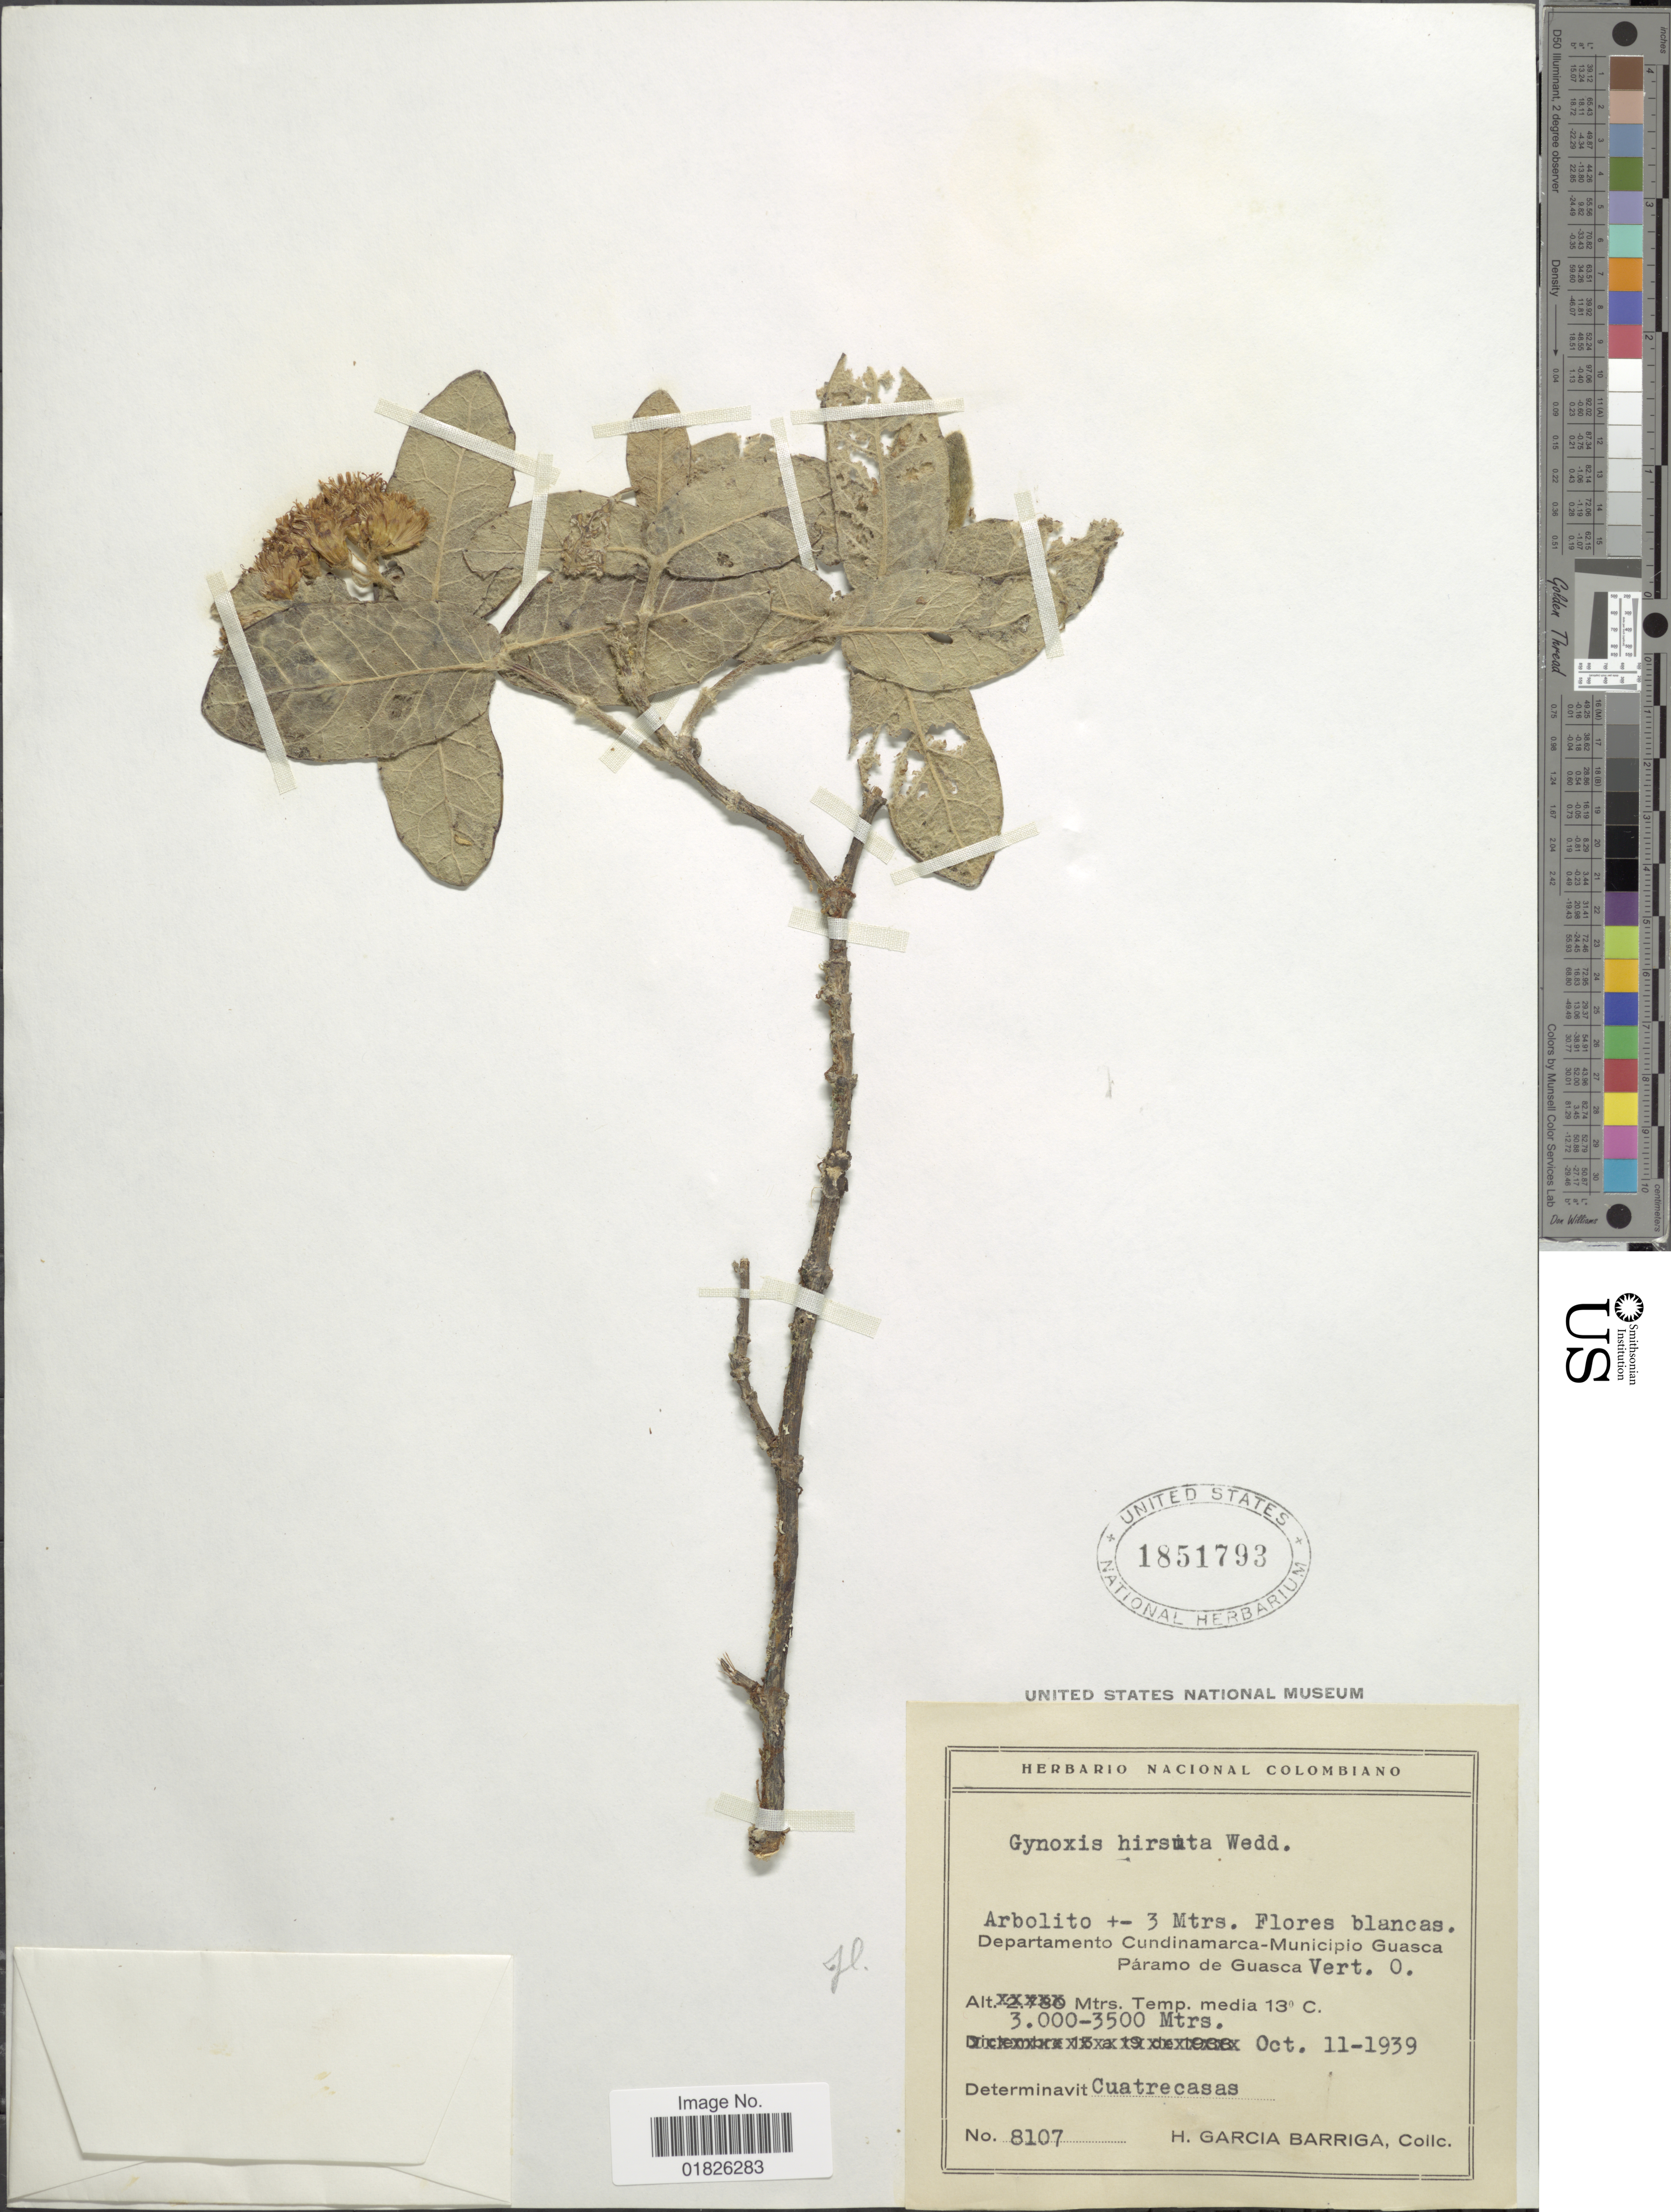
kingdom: Plantae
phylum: Tracheophyta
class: Magnoliopsida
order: Asterales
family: Asteraceae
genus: Gynoxys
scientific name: Gynoxys hirsuta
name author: Wedd.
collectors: H. García Barriga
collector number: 8107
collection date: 1939-10-11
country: Colombia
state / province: Cundinamarca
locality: Municipio Guasca, Paramo de Guasca Vertiente O.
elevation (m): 3000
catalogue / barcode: US 1851793